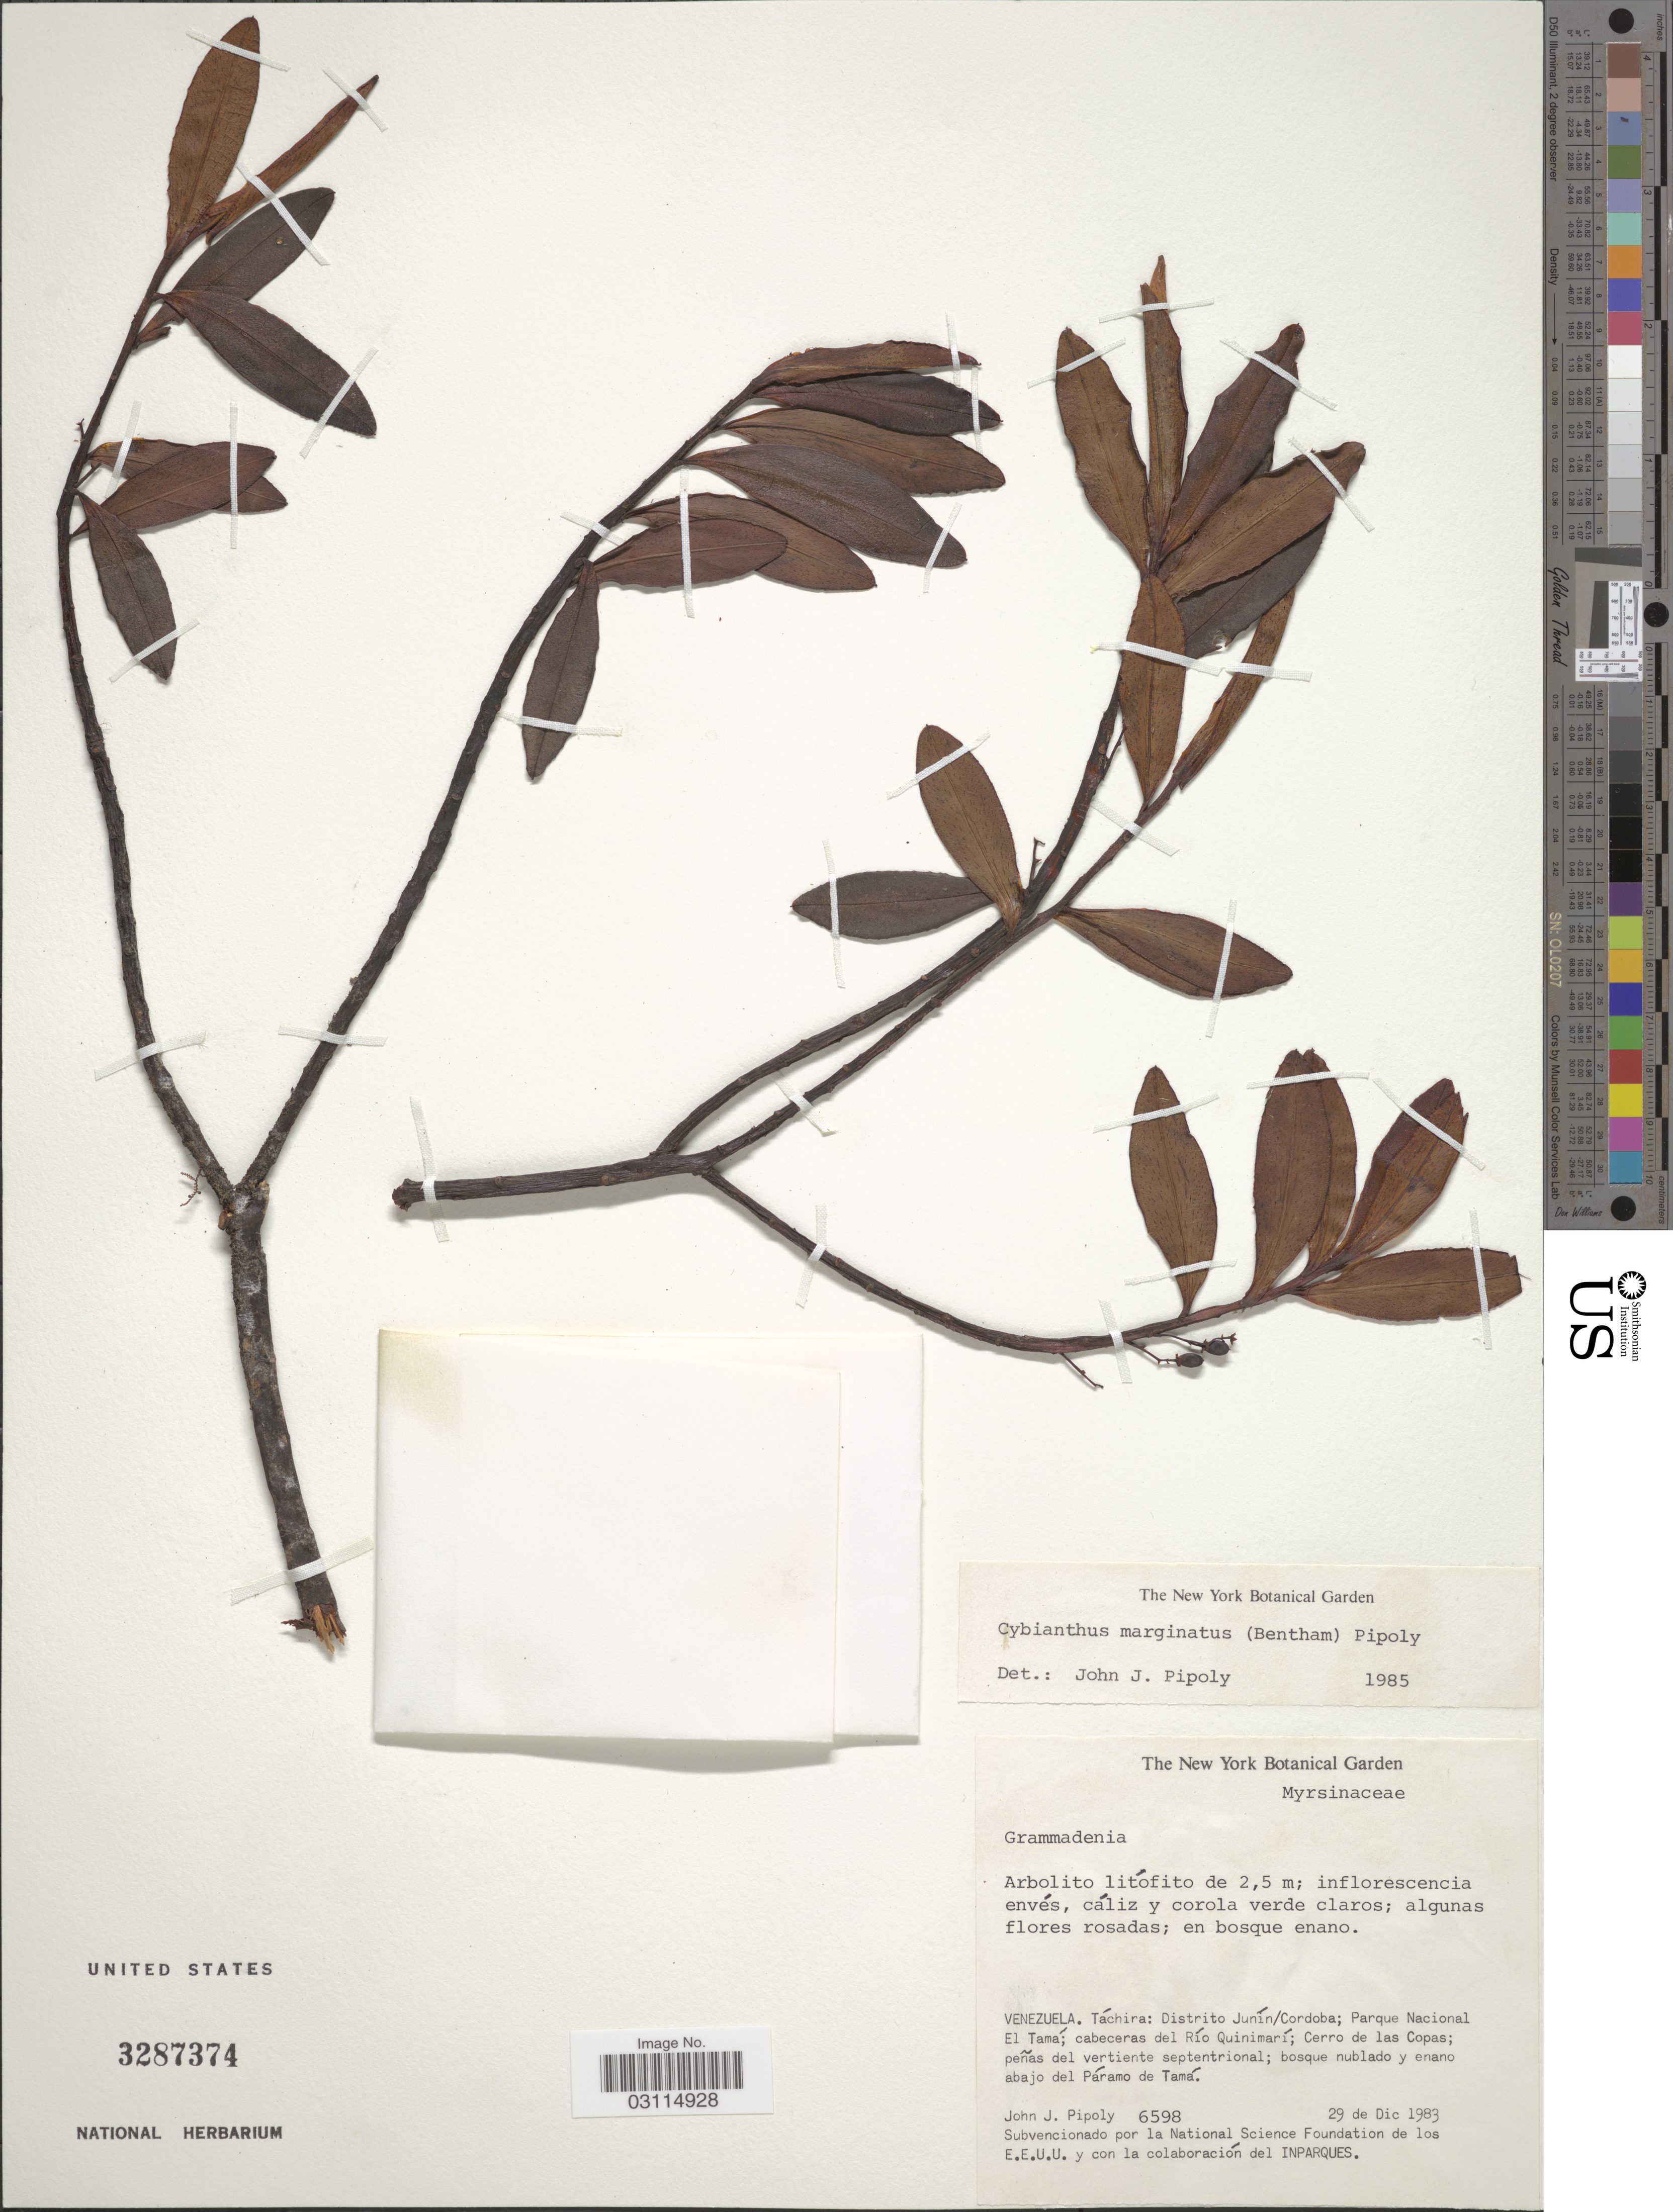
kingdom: Plantae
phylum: Tracheophyta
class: Magnoliopsida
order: Ericales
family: Primulaceae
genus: Cybianthus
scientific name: Cybianthus marginatus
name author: (Benth.) Pipoly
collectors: J. J. Pipoly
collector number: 6598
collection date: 1983-12-29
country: Venezuela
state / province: Tachira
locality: Distrito Junín/ Cordoba; Parque Nacional El Tamá; cabeceras del Río Quinimarí; Cerro de las Copas; peñas del vertiente septentrional; bosque nublado y enano abajo del Páramo de Tamá.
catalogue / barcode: US 3287374